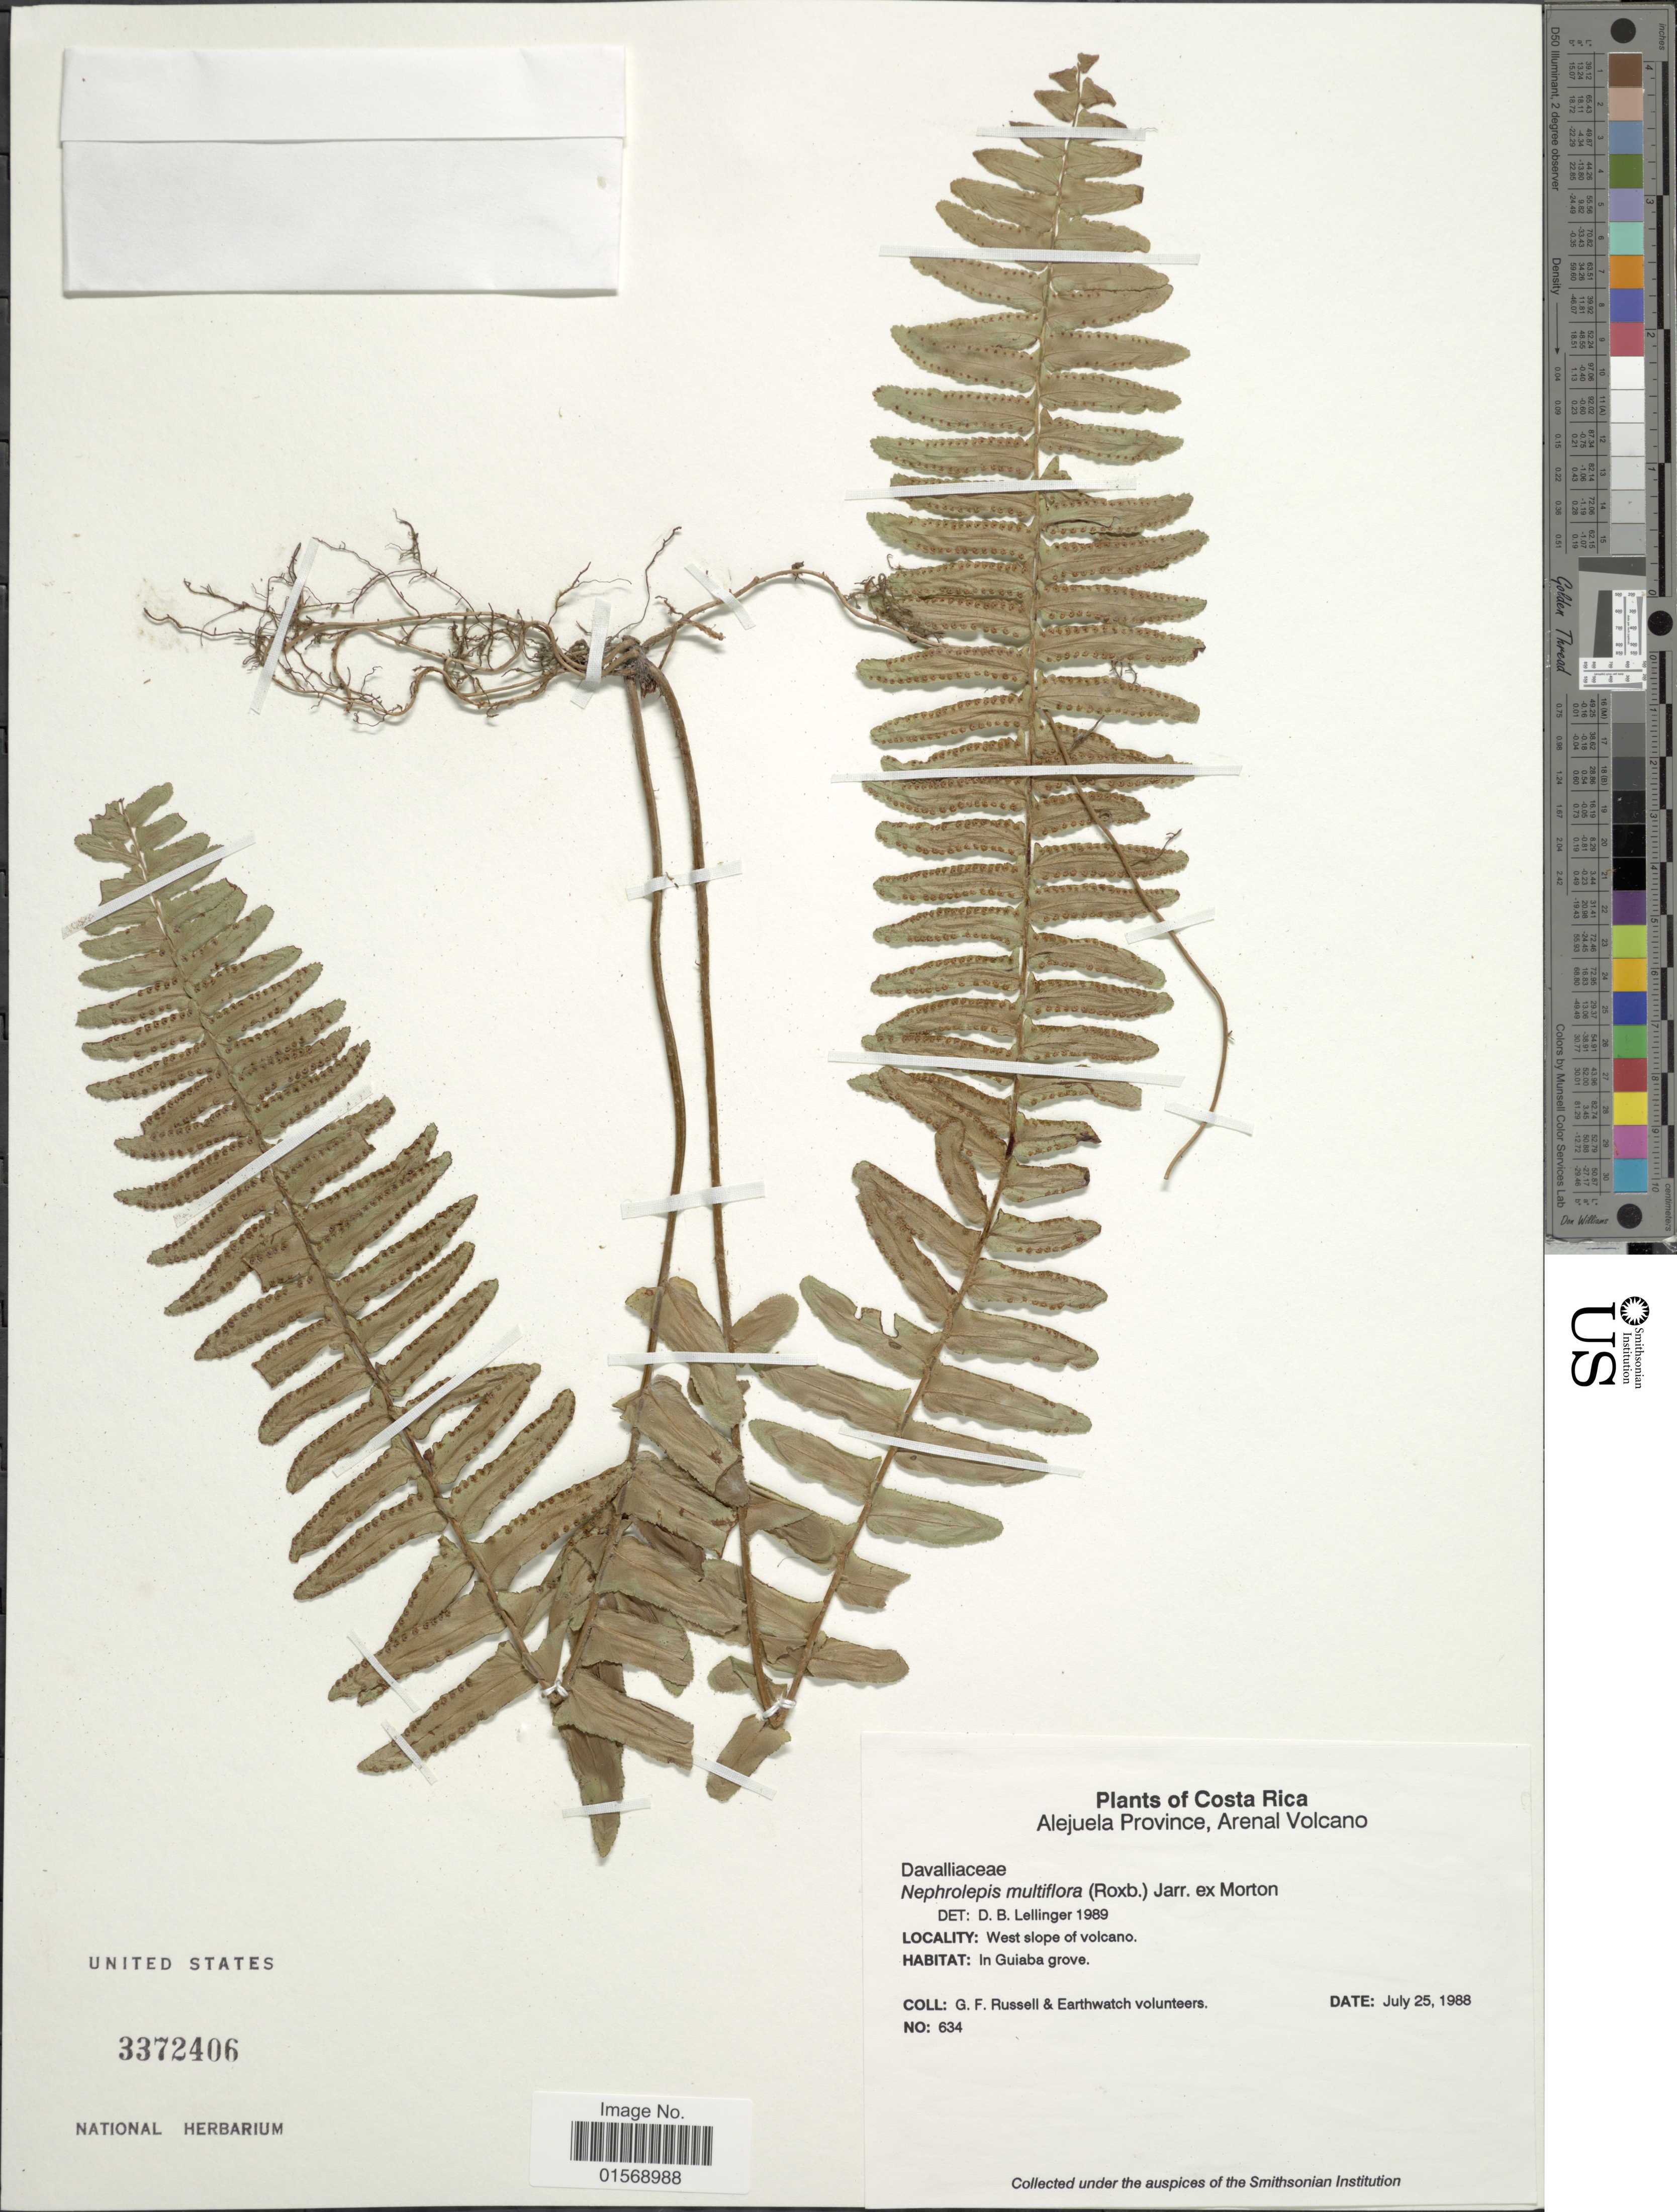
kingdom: Plantae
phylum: Tracheophyta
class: Polypodiopsida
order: Polypodiales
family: Nephrolepidaceae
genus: Nephrolepis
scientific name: Nephrolepis multiflora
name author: (Roxb.) F.M. Jarrett ex C.V. Morton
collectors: G. Russell & Earthwatch Volunteers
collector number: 634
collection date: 1988-07-25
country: Costa Rica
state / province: Alajuela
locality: Costa Rica, Alejuela Province, Arenal Volcano. West slope of volcano.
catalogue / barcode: US 3372406